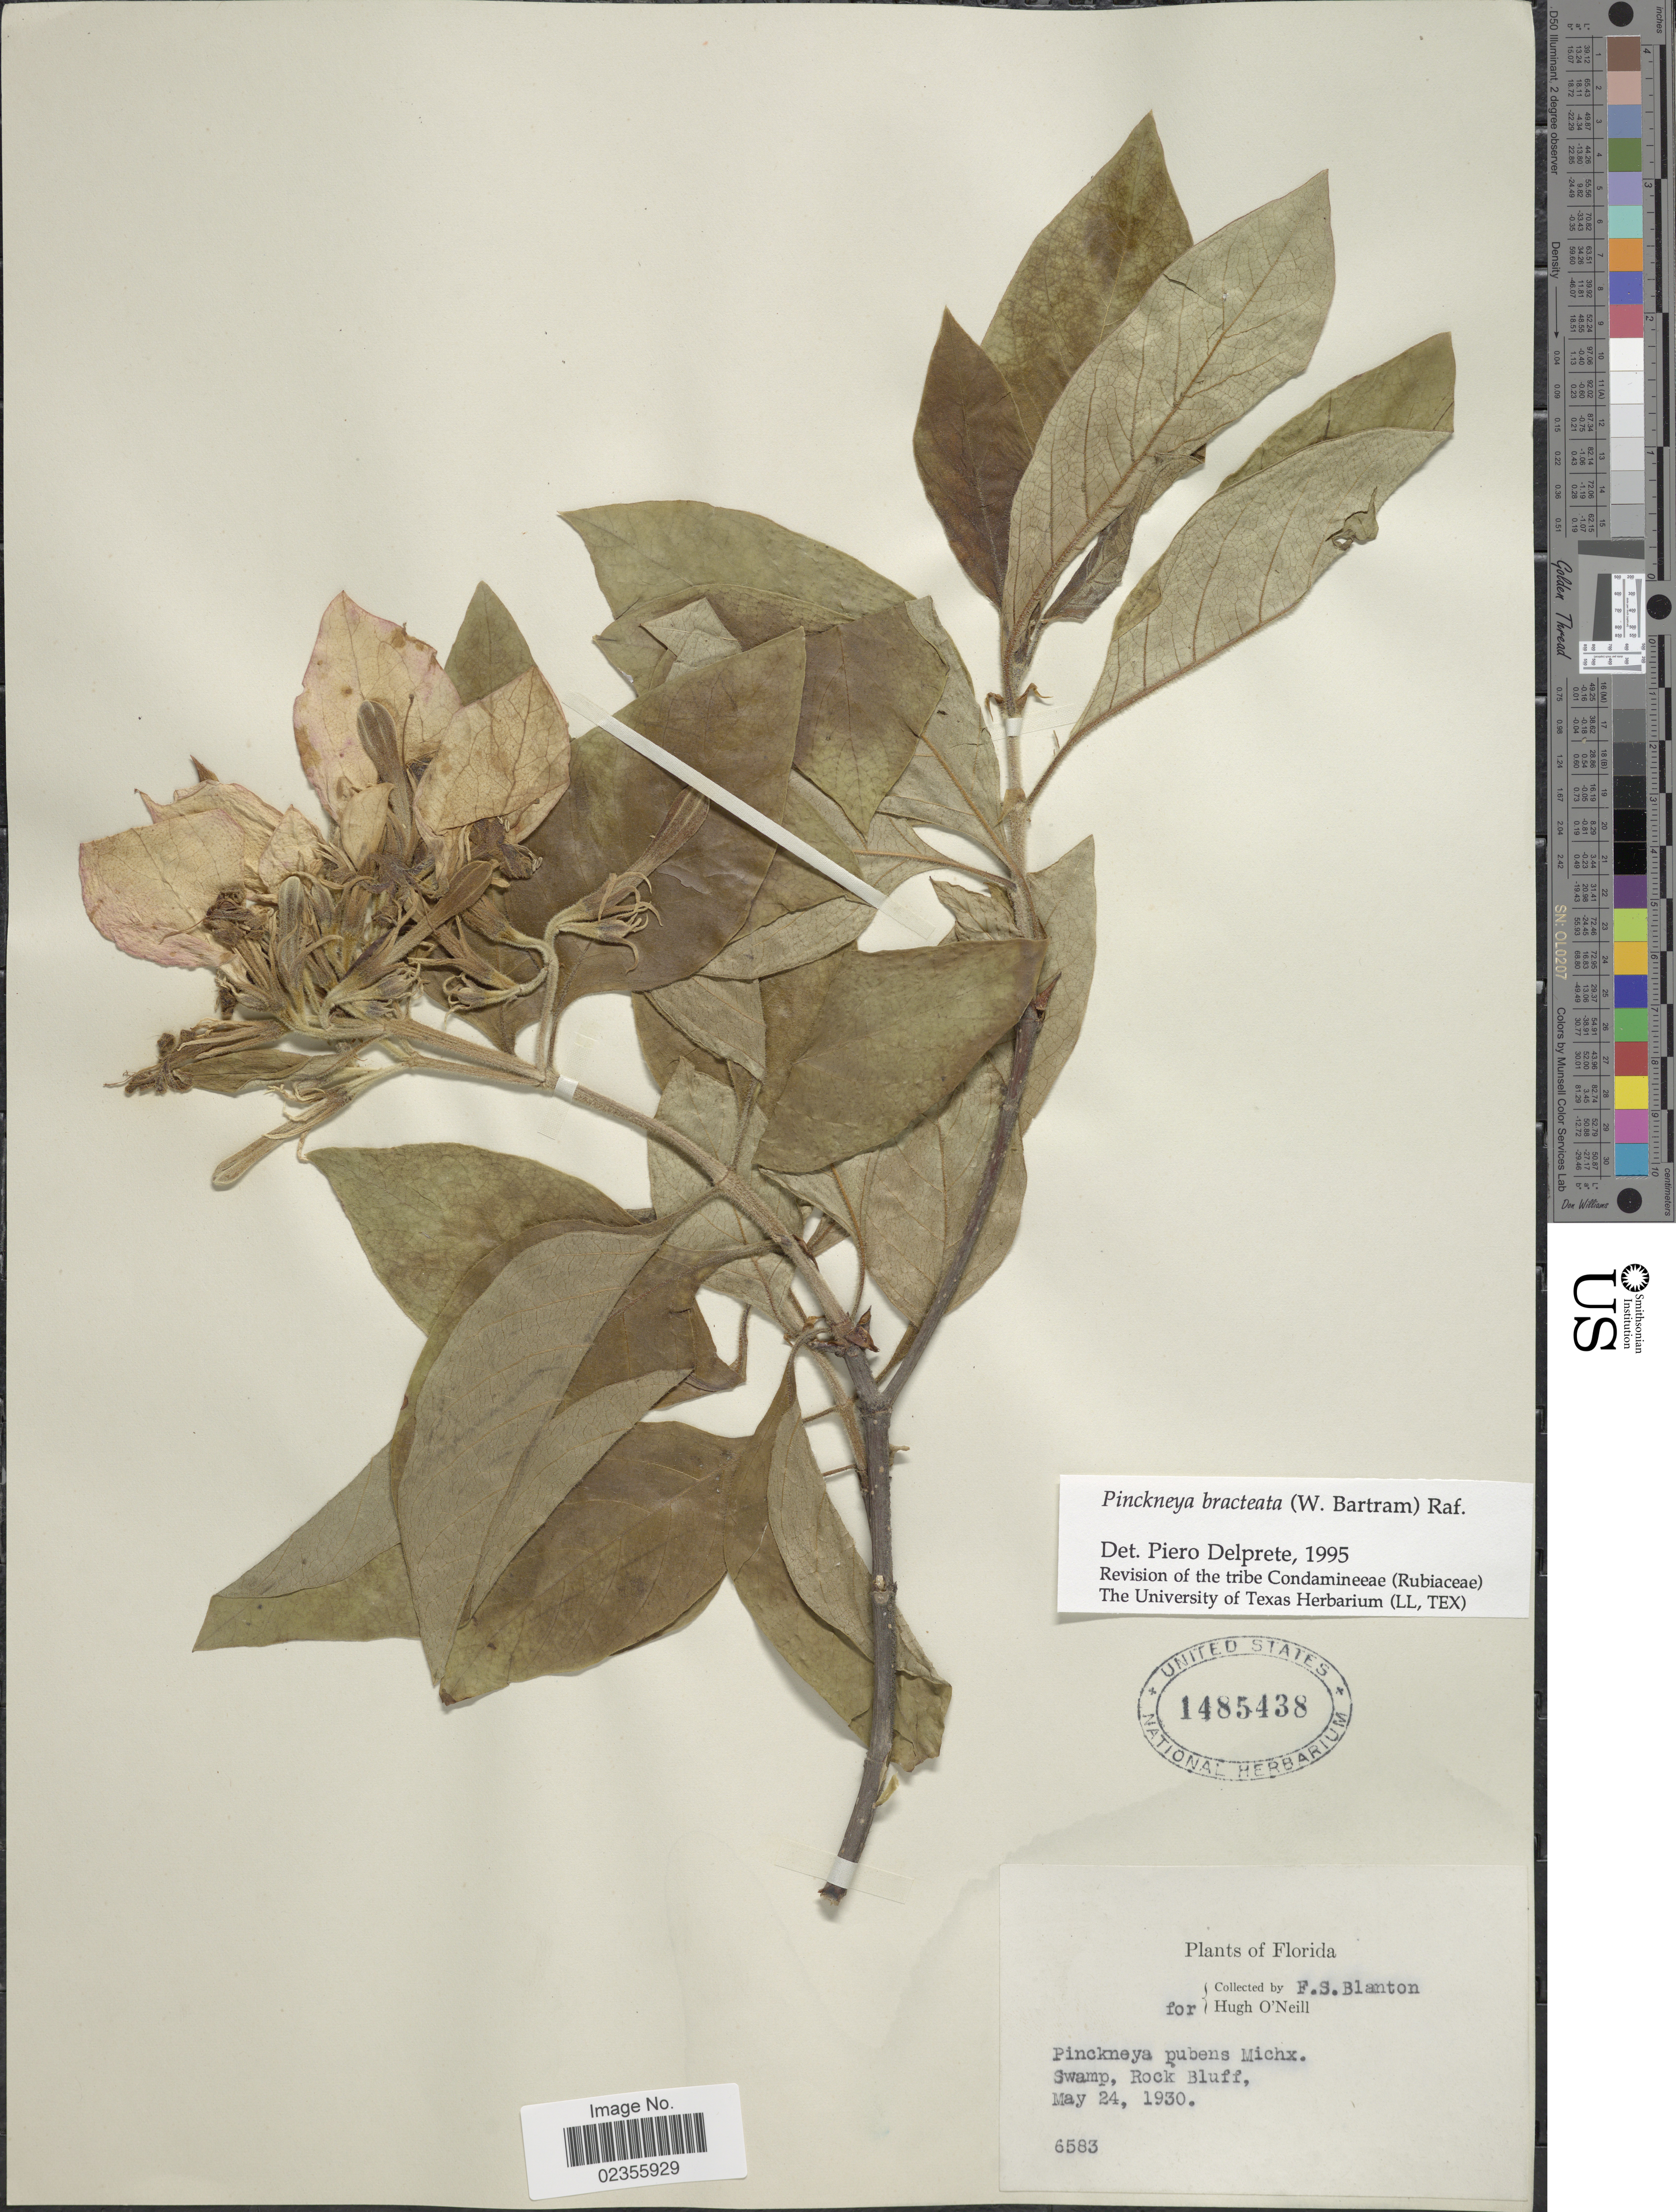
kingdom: Plantae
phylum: Tracheophyta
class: Magnoliopsida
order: Gentianales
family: Rubiaceae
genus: Pinckneya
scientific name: Pinckneya pubens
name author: Michx.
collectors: F. S. Blanton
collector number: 6583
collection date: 1930-05-24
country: United States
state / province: Florida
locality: Swamp, Rock Bluff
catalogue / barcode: US 1485438